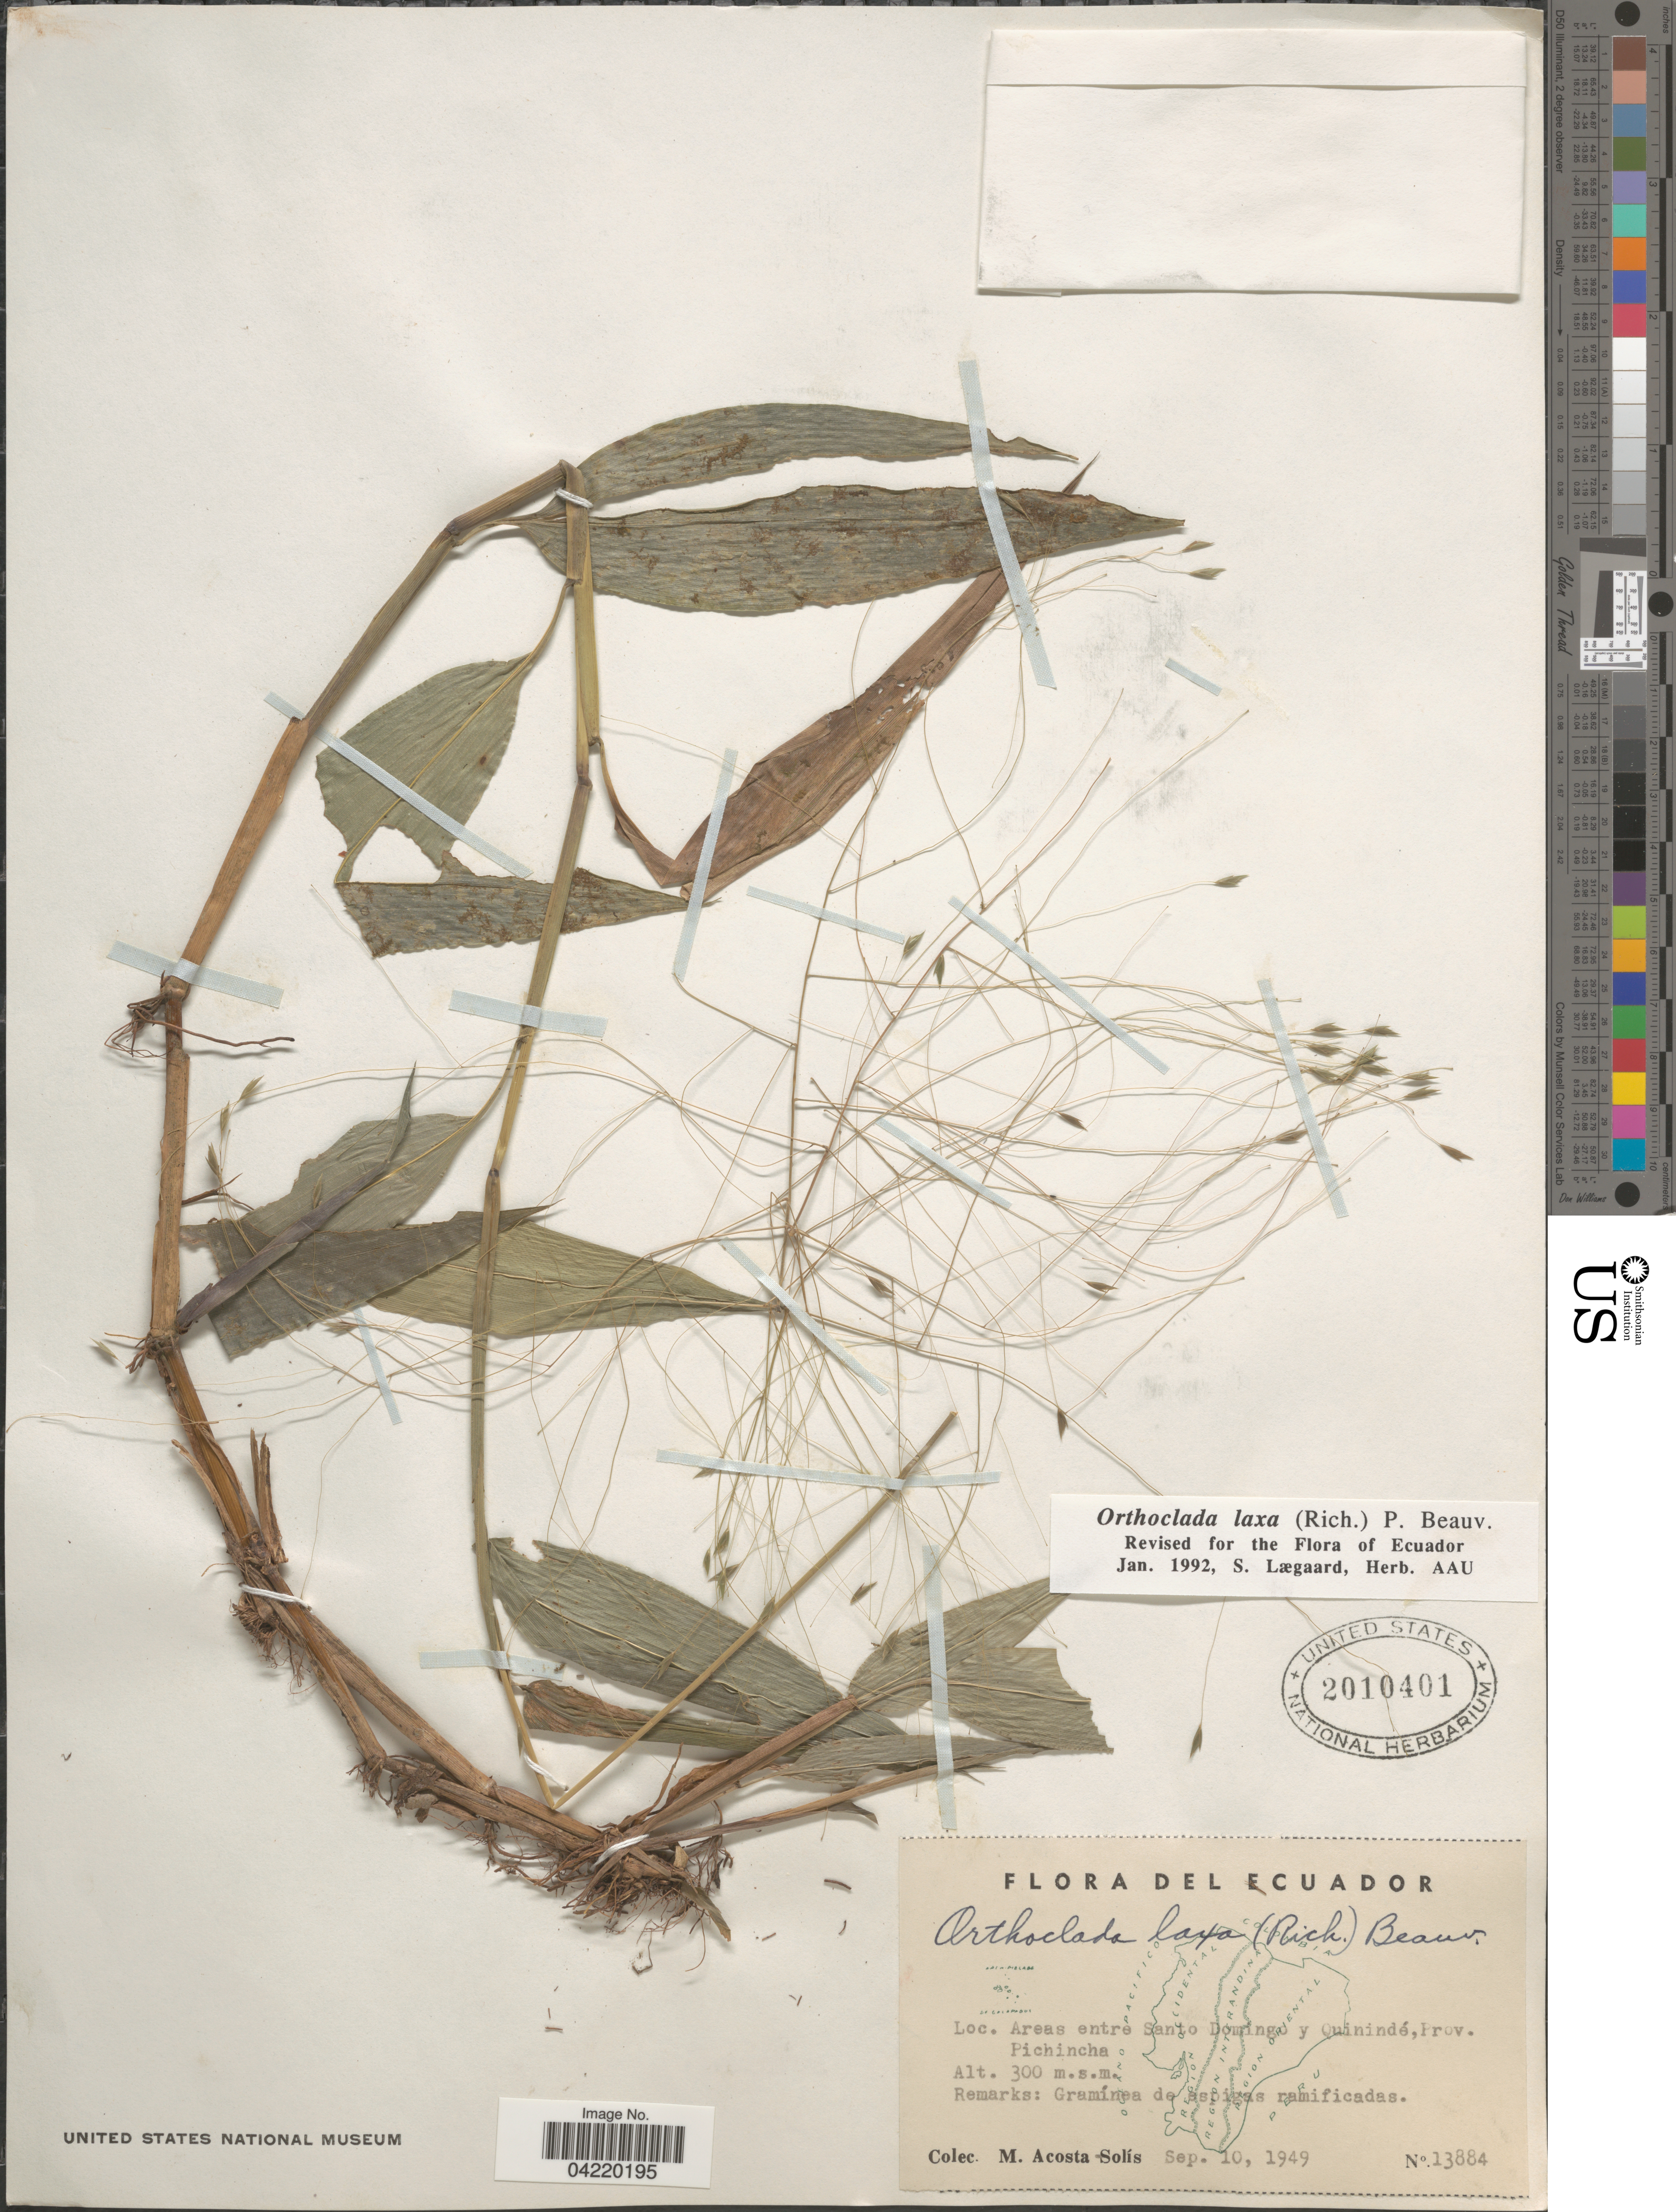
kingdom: Plantae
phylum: Tracheophyta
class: Liliopsida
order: Poales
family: Poaceae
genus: Orthoclada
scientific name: Orthoclada laxa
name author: P. Beauv.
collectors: M. Acosta Solis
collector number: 13884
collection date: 1949-09-10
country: Ecuador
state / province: Pichincha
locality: Areas entre Santo Domingo y Quinindé.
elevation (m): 300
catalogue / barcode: US 2010401